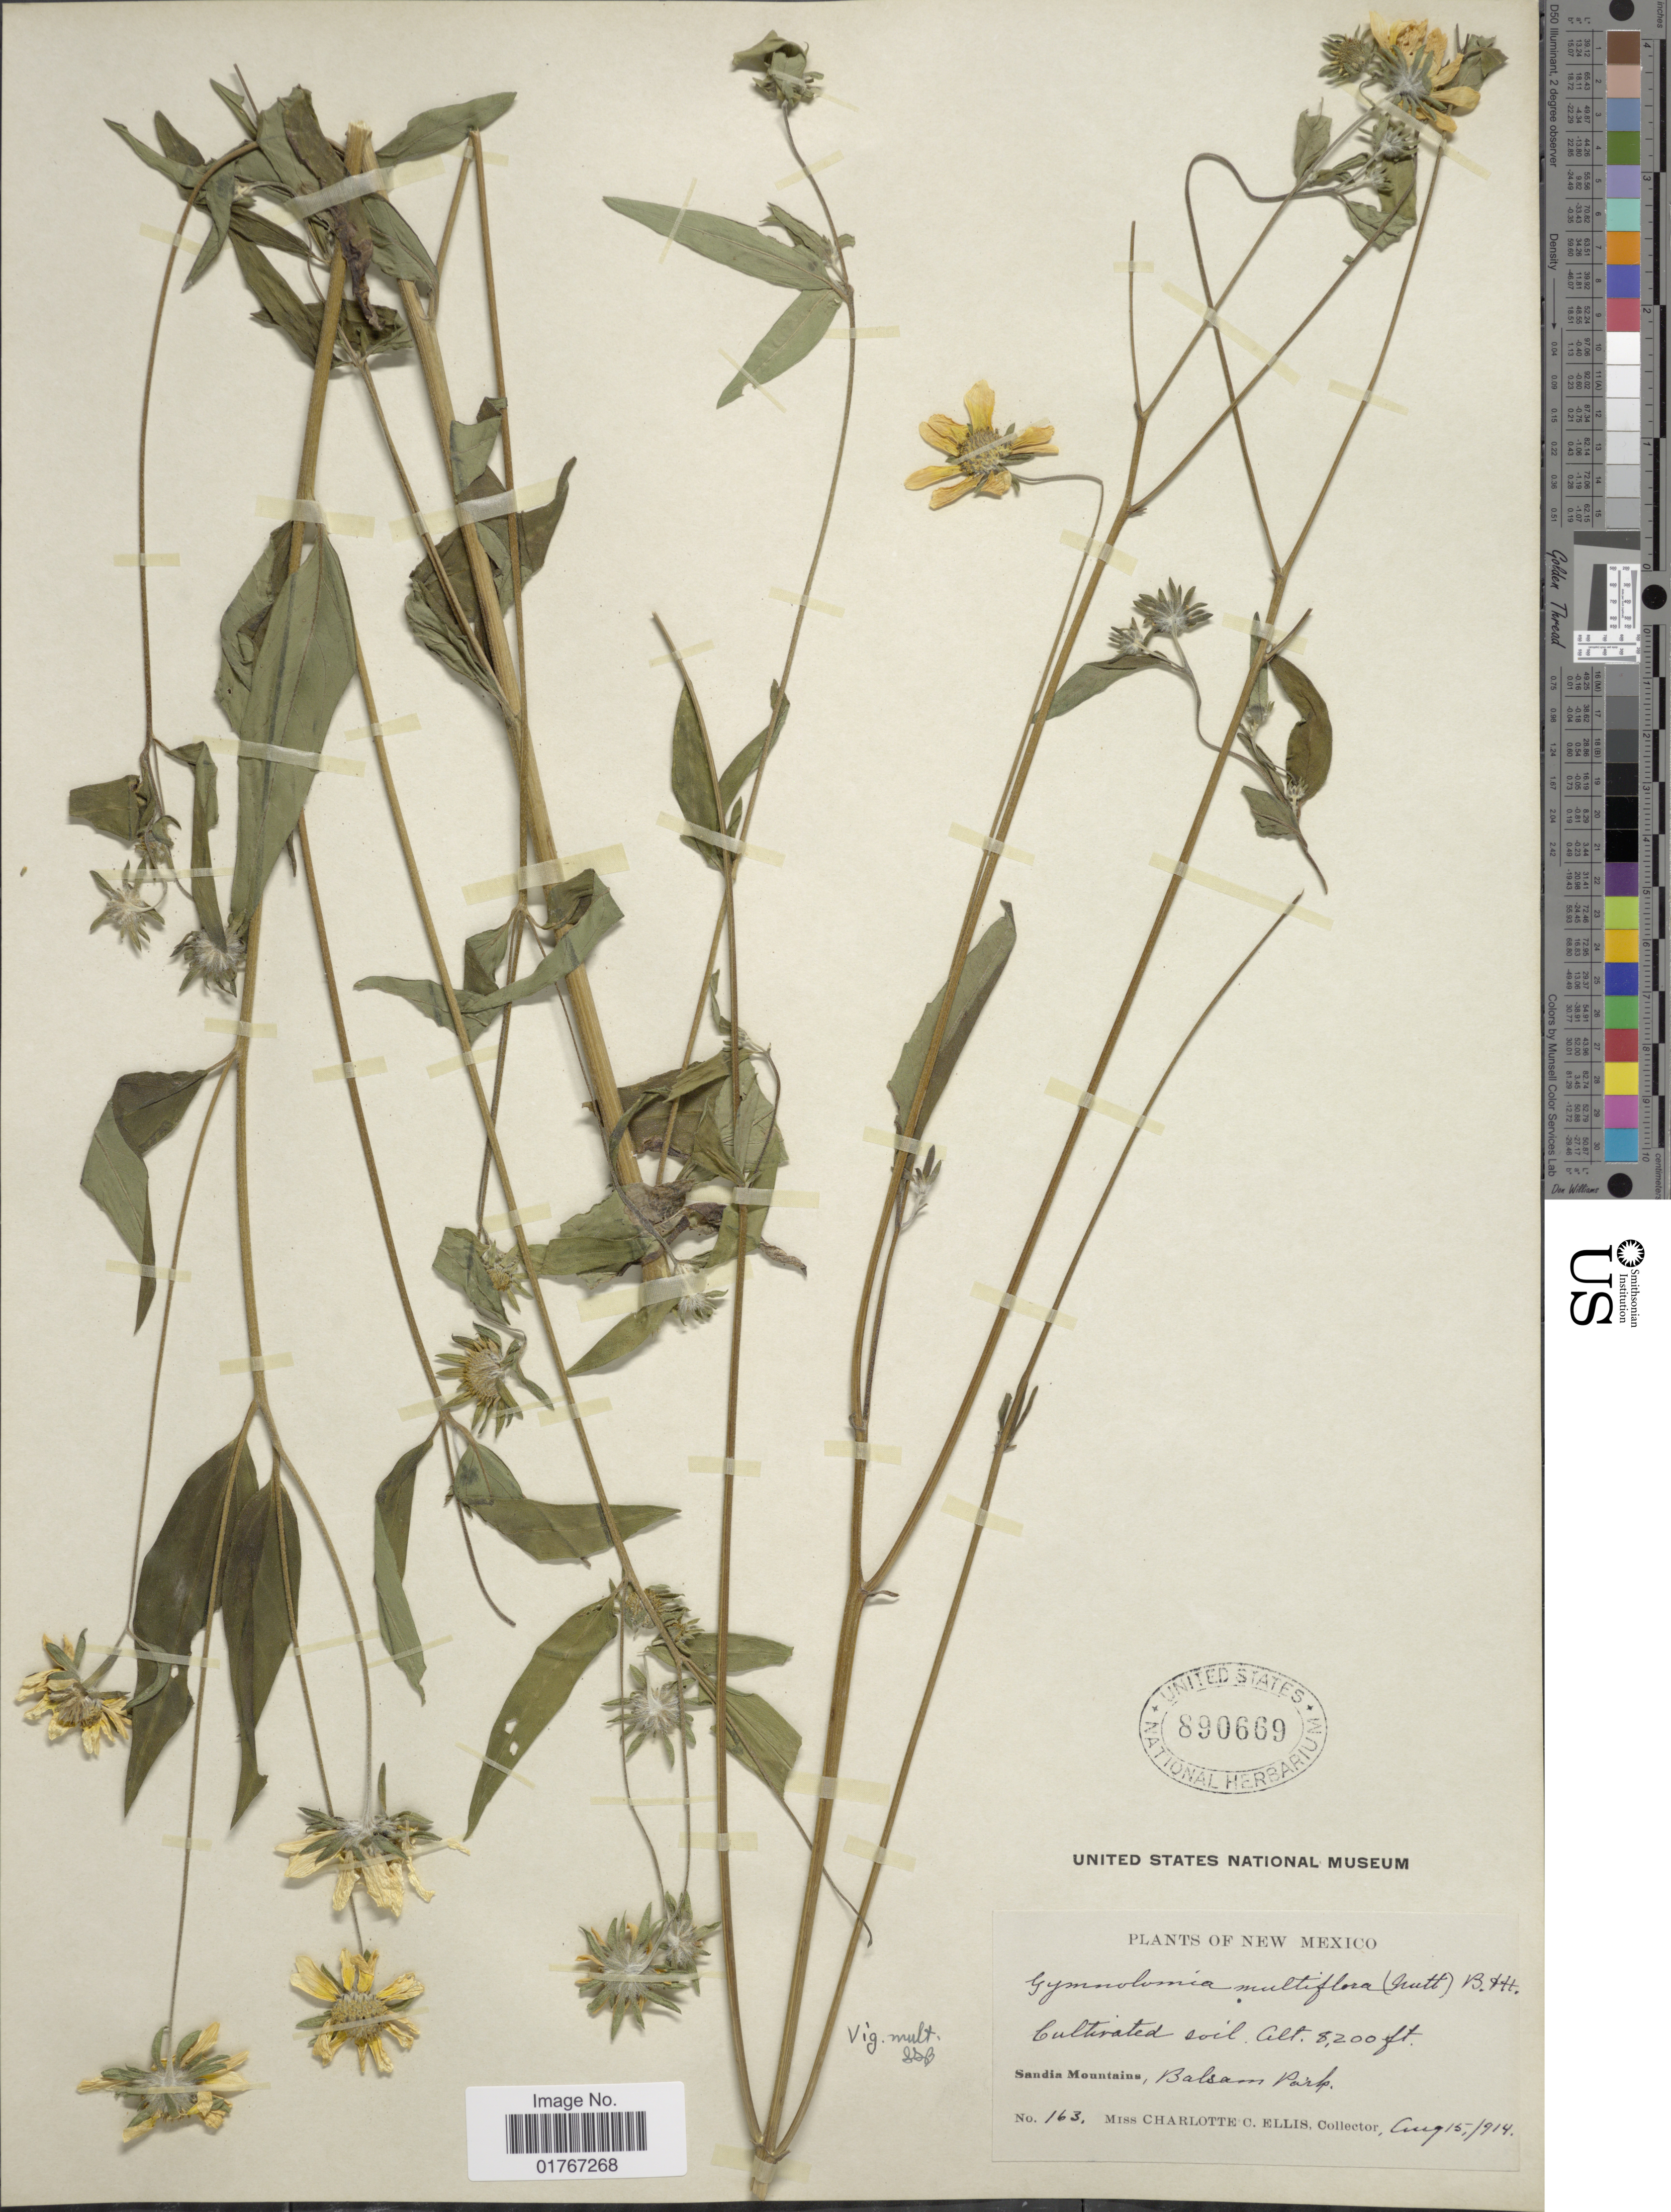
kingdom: Plantae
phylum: Tracheophyta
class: Magnoliopsida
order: Asterales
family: Asteraceae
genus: Heliomeris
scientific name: Heliomeris multiflora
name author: Nutt.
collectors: C. C. Ellis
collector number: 163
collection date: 1914-08-15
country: United States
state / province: New Mexico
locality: Sandia Mountains, Balsam Park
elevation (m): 2499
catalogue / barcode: US 890669